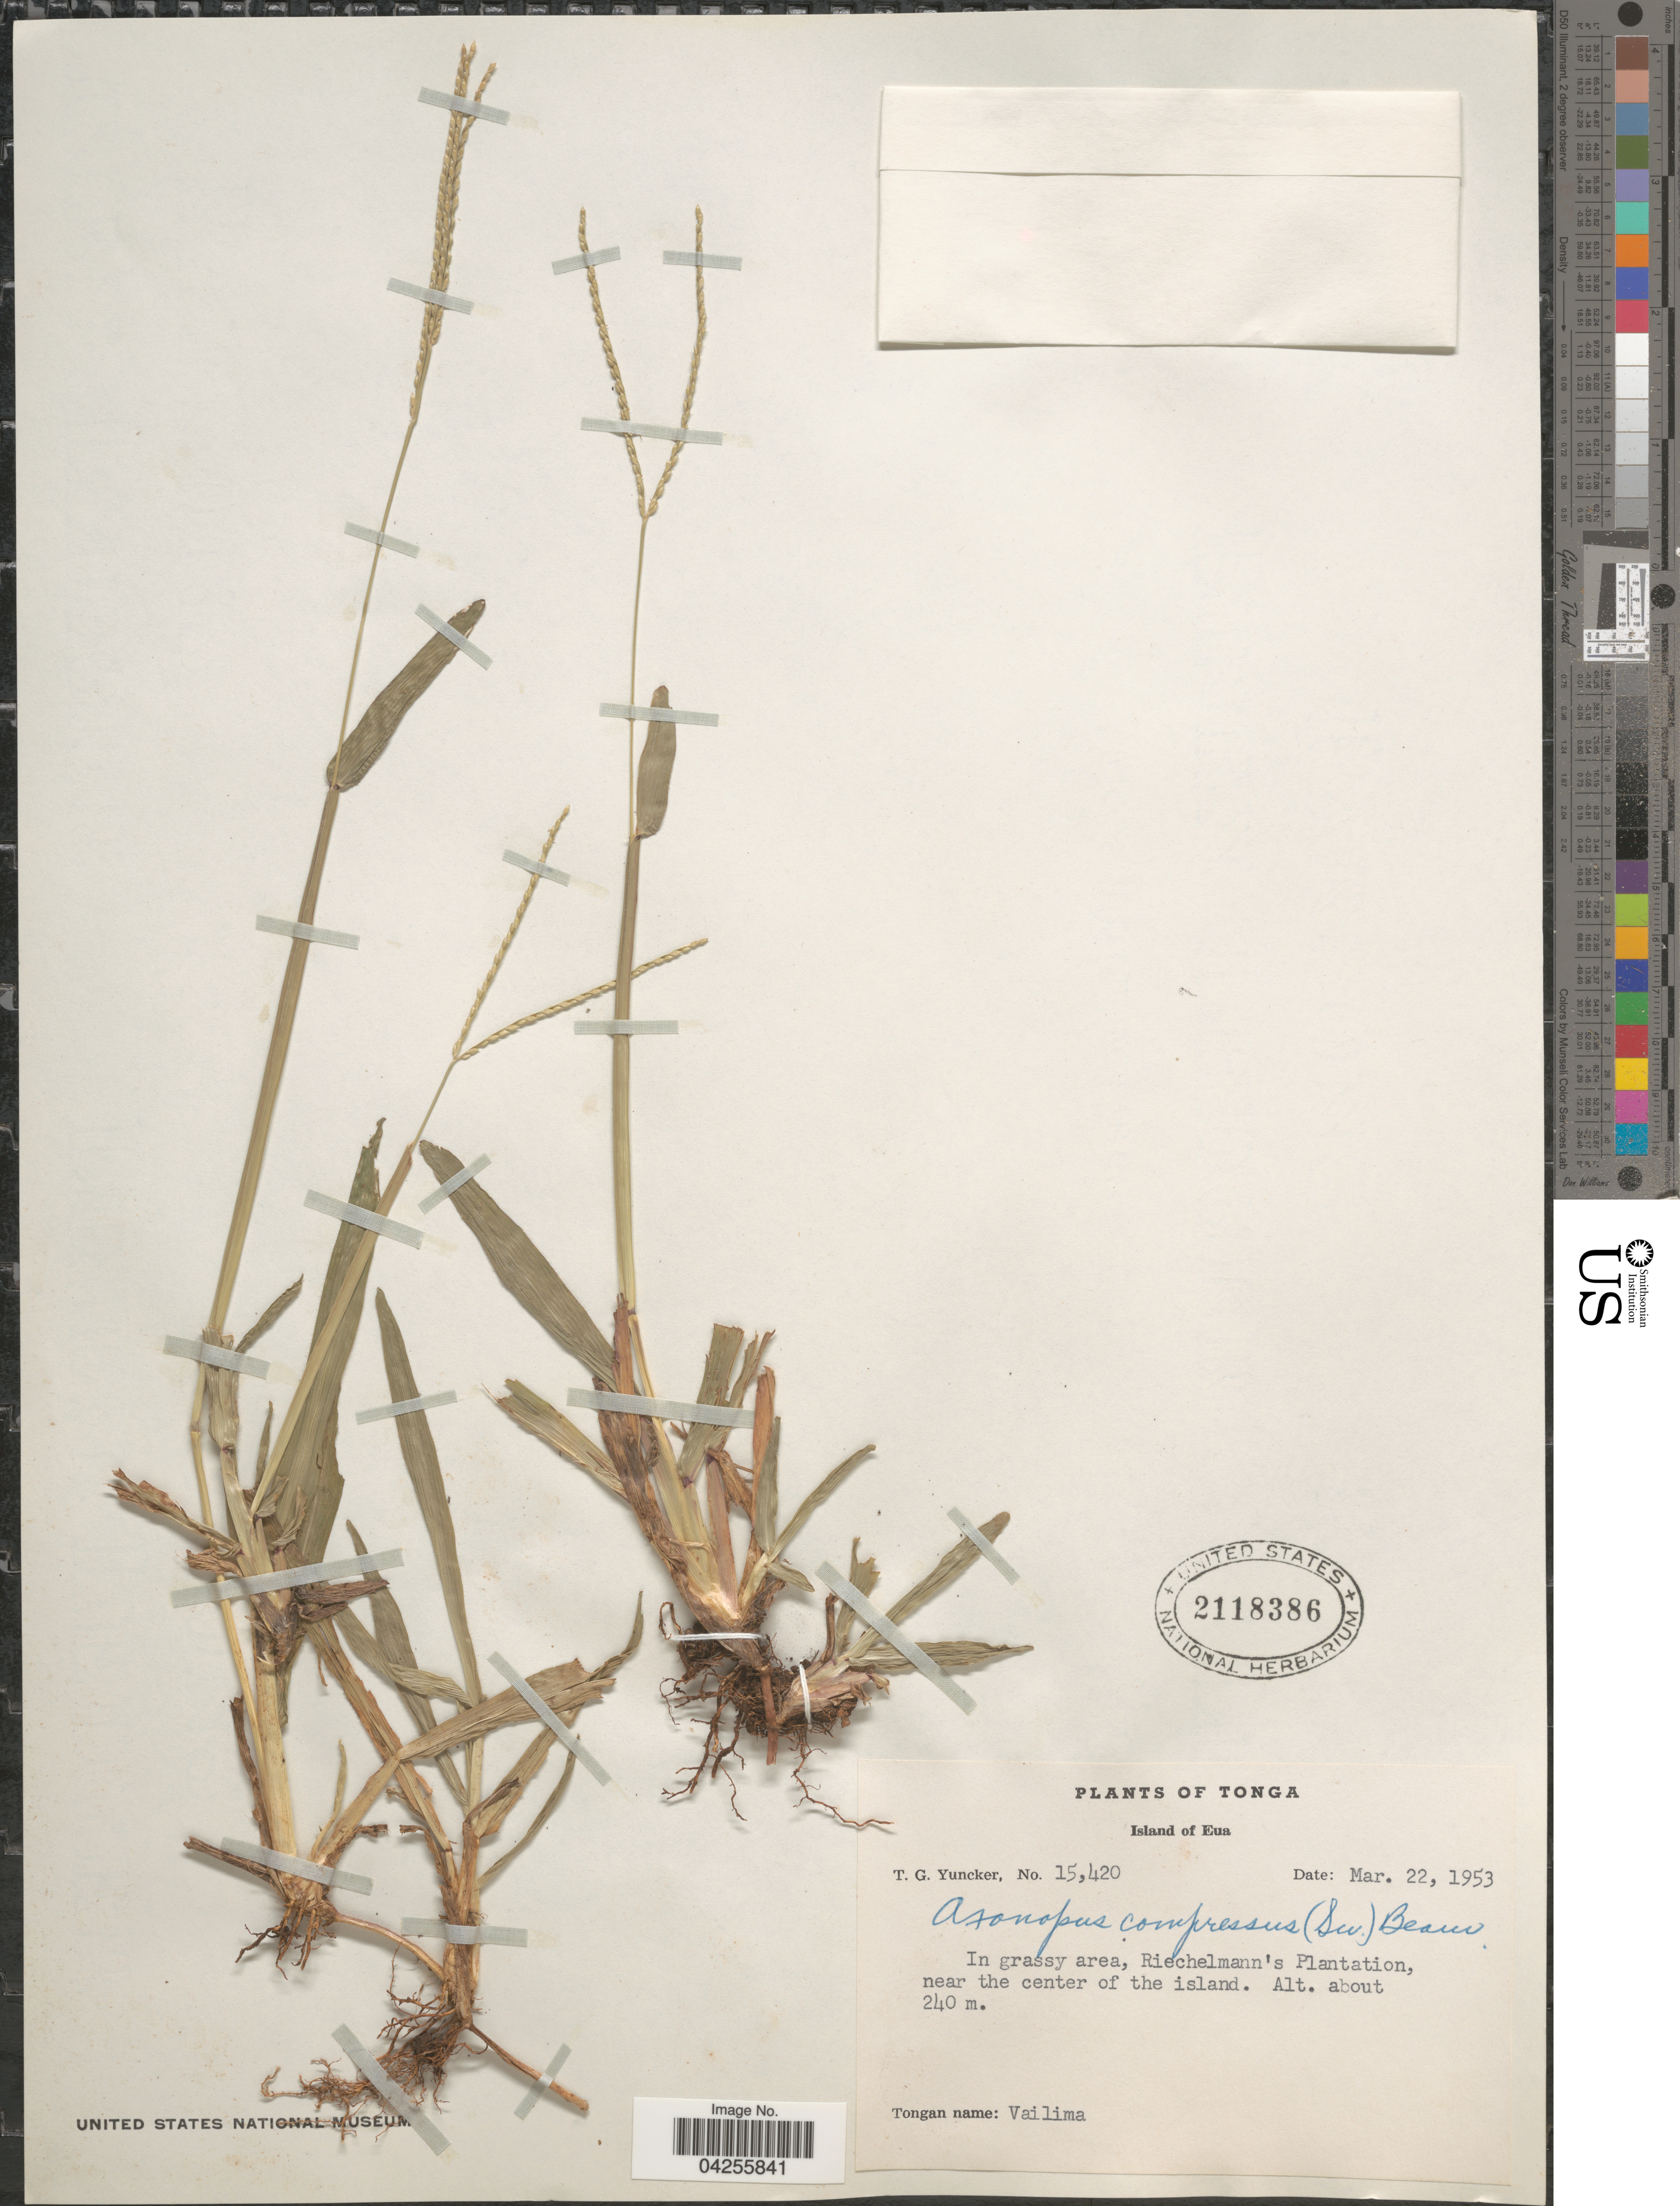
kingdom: Plantae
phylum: Tracheophyta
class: Liliopsida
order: Poales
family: Poaceae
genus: Axonopus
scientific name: Axonopus compressus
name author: (Sw.) P. Beauv.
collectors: T. G. Yuncker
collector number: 15,420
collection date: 1953-03-22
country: Tonga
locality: Island of Eua. In grassy area, Riechelmann's Plantation, near the center of the island.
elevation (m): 240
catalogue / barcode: US 2118386